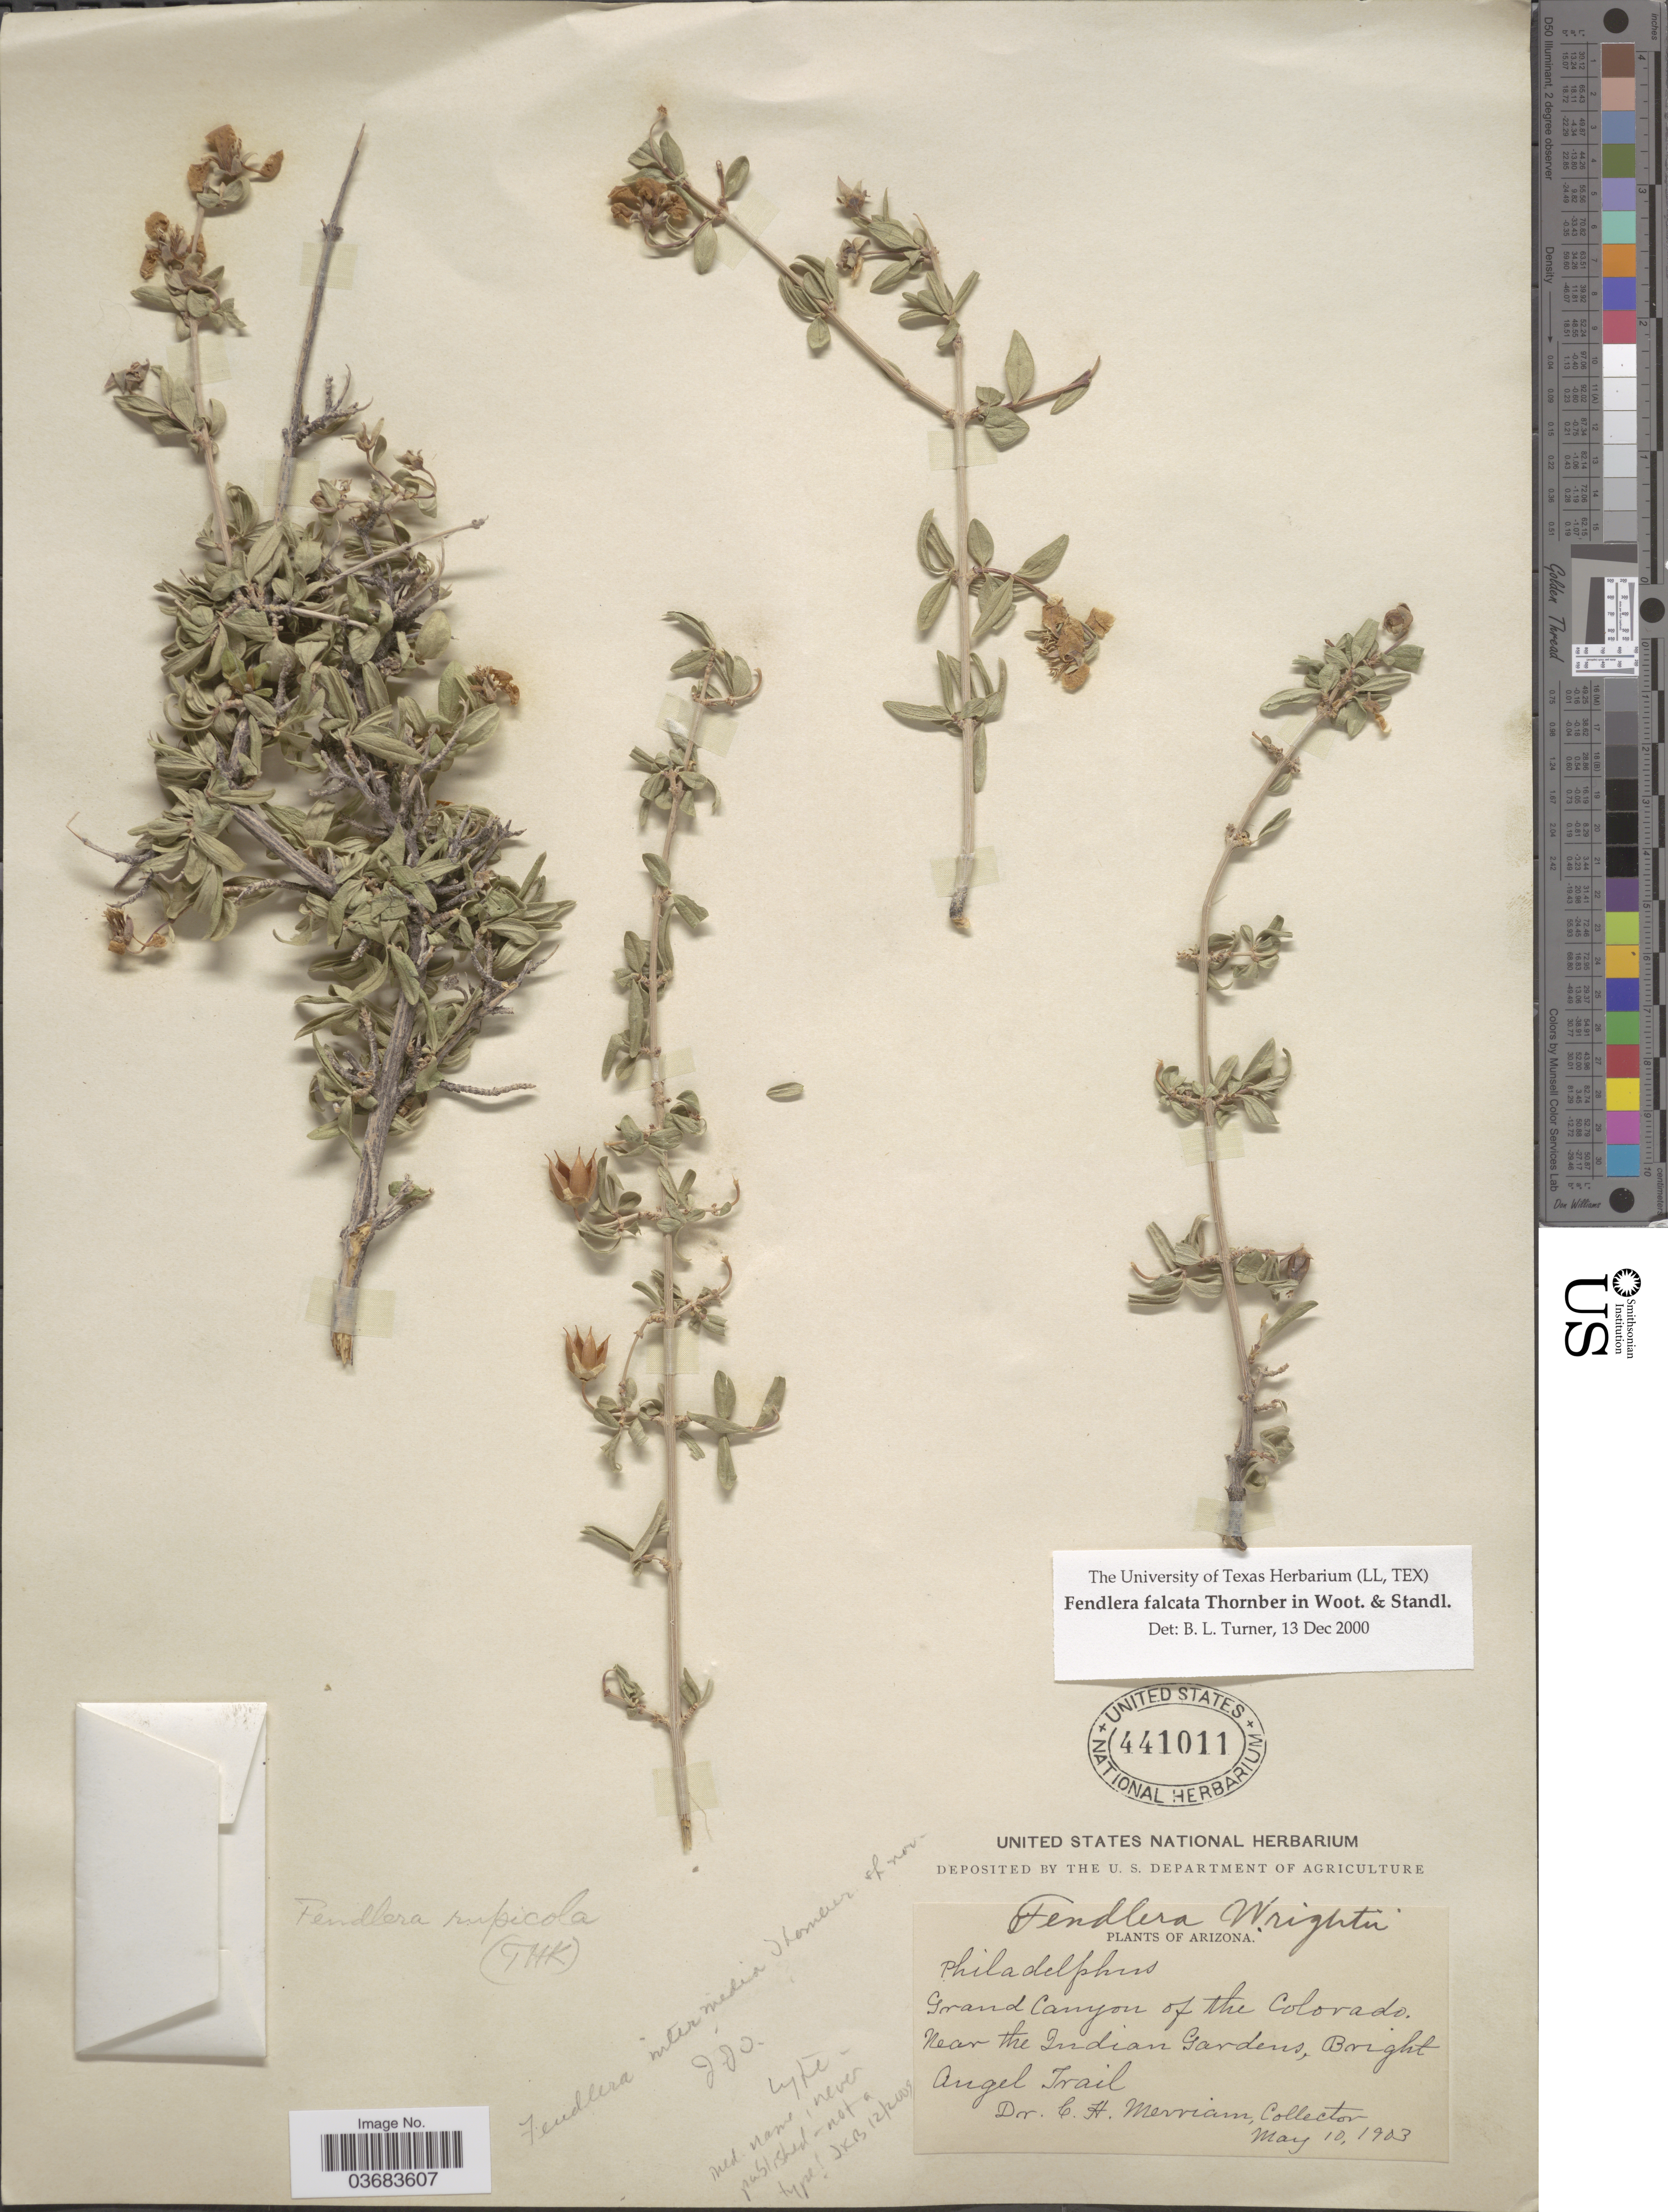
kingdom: Plantae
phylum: Tracheophyta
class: Magnoliopsida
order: Cornales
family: Hydrangeaceae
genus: Fendlera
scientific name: Fendlera rupicola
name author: Englem. & A. Gray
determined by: Strong, Mark T., (BOT), Smithsonian Institution - National Museum of Natural History (UNITED STATES)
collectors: C. Merriam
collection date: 1903-05-10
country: United States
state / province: Arizona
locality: Grand Canyon of the Colorado. Near the Indian Gardens, Bright Angel Trail.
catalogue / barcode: US 441011